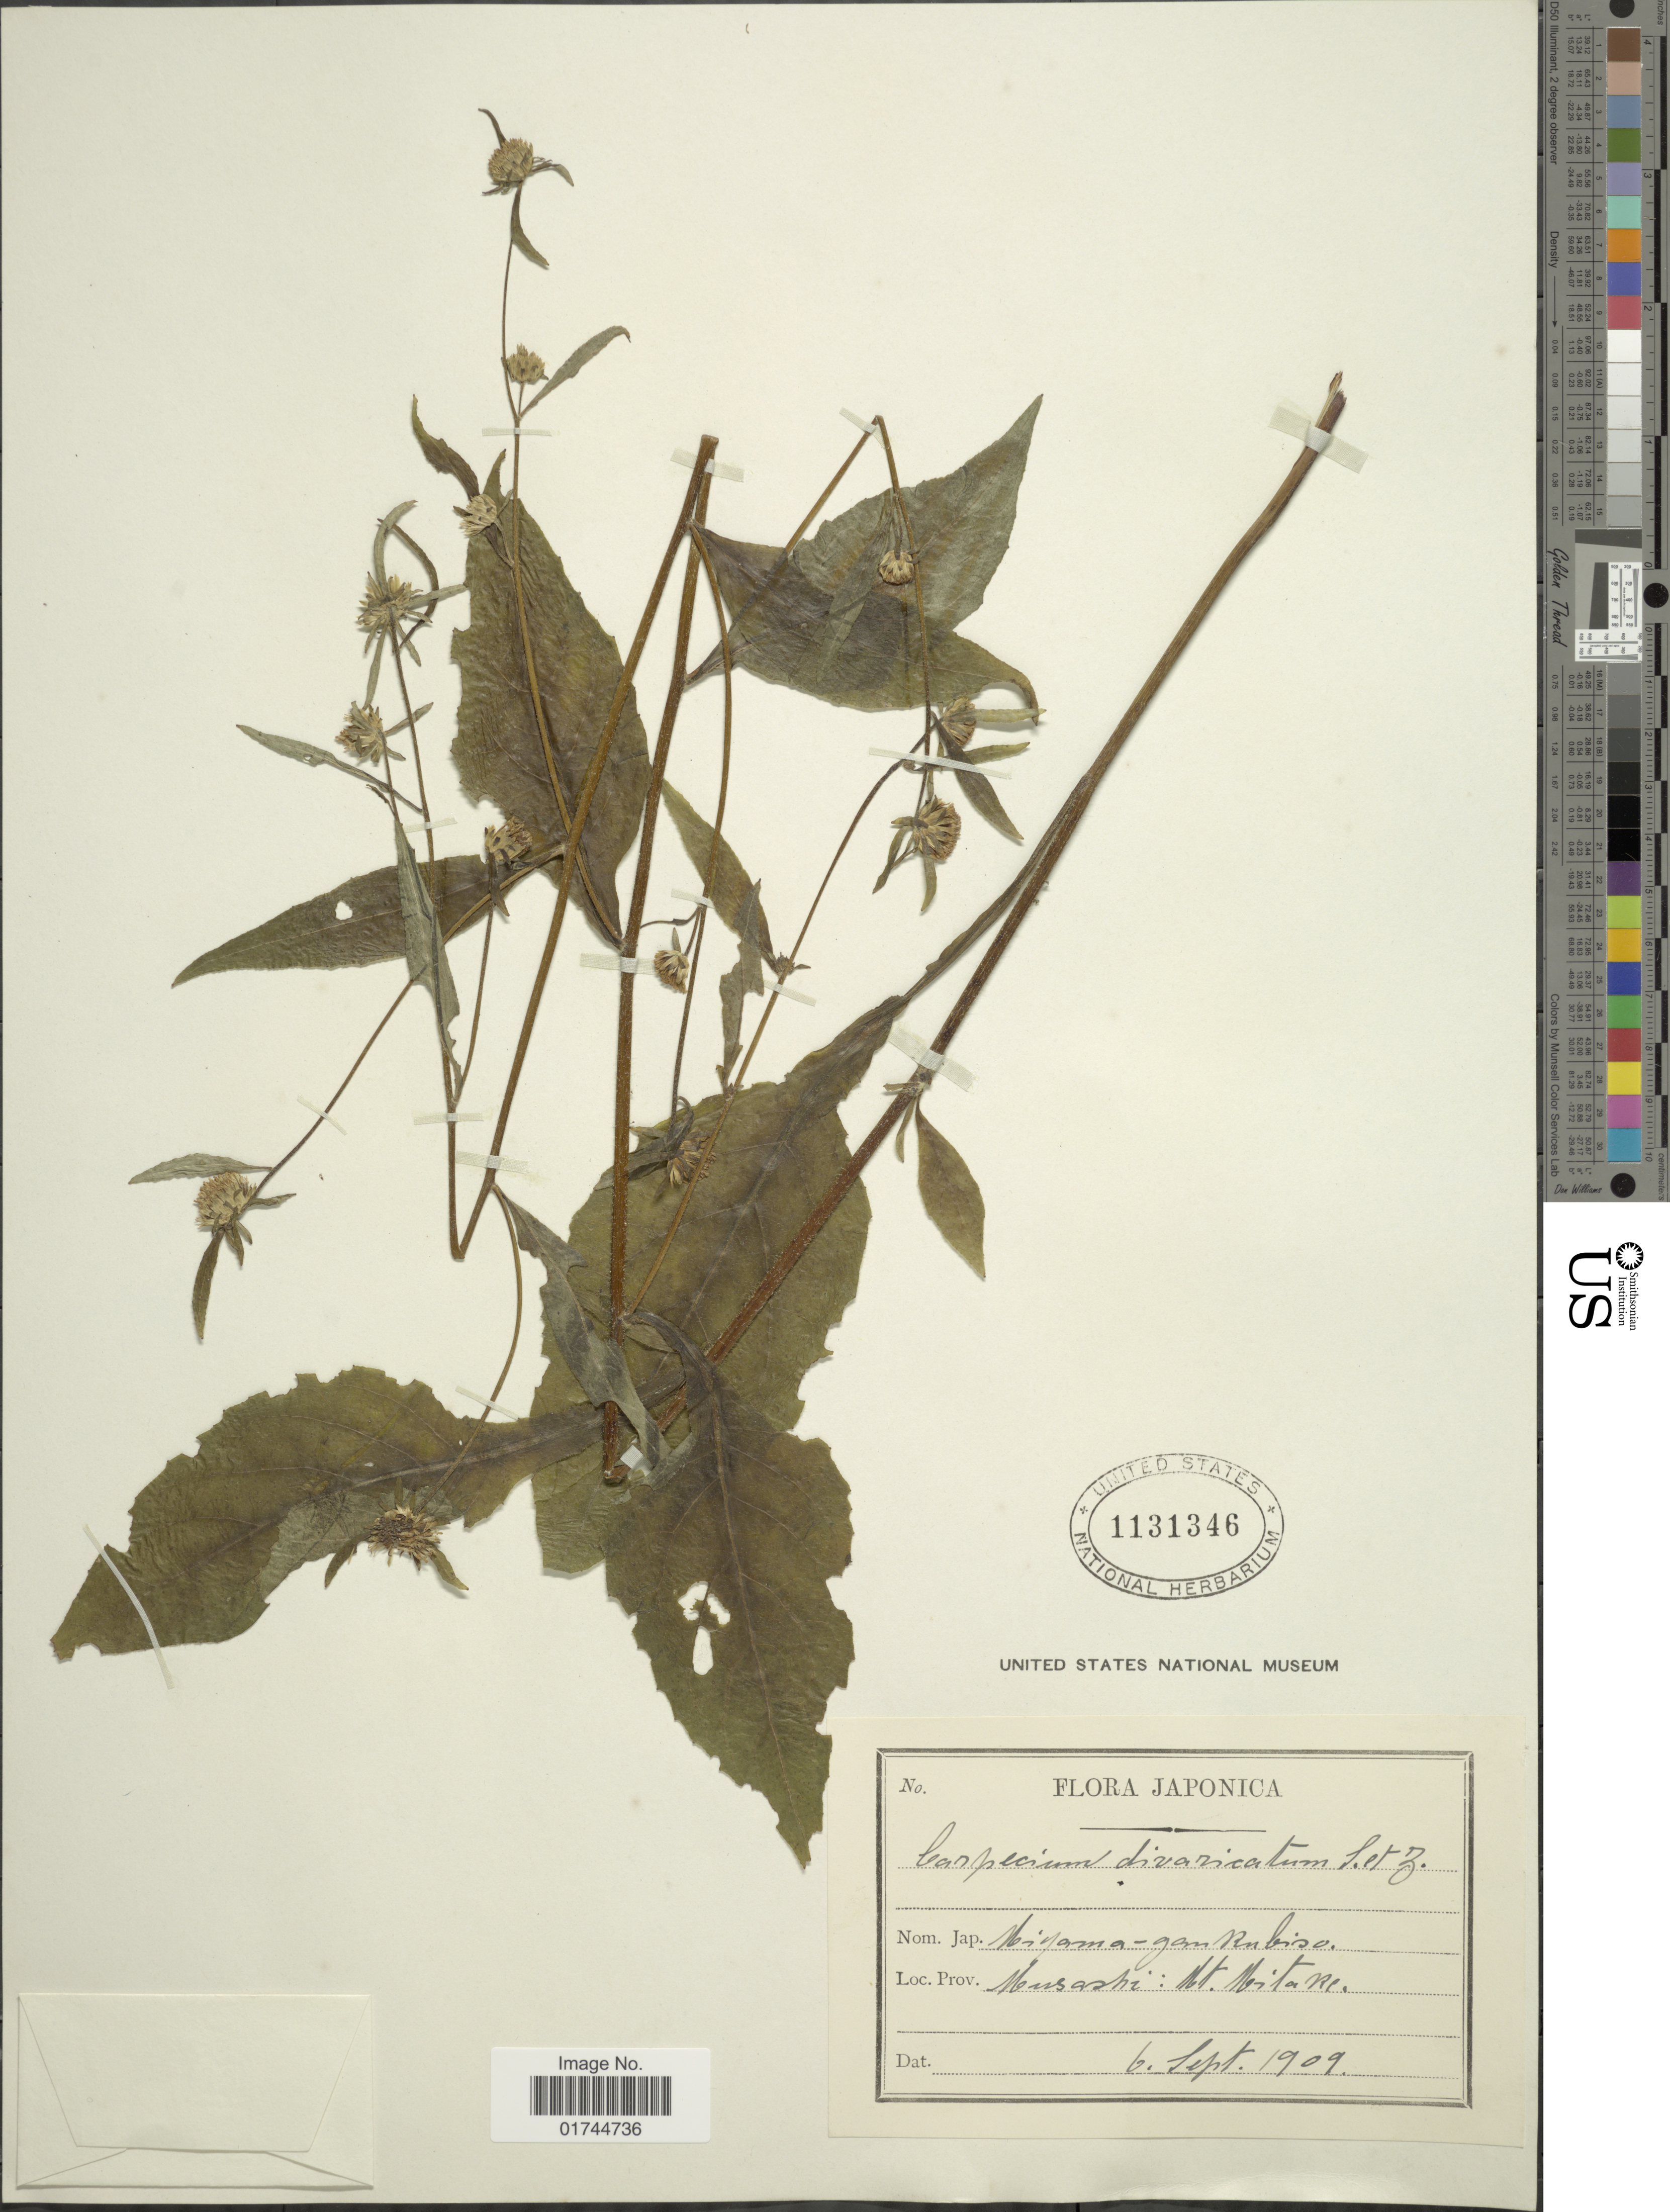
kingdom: Plantae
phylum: Tracheophyta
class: Magnoliopsida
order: Asterales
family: Asteraceae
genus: Carpesium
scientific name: Carpesium divarticatum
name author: Siebold & Zucc.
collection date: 1909-09-06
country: Japan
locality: Musashi: Mt. Mitari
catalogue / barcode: US 1131346